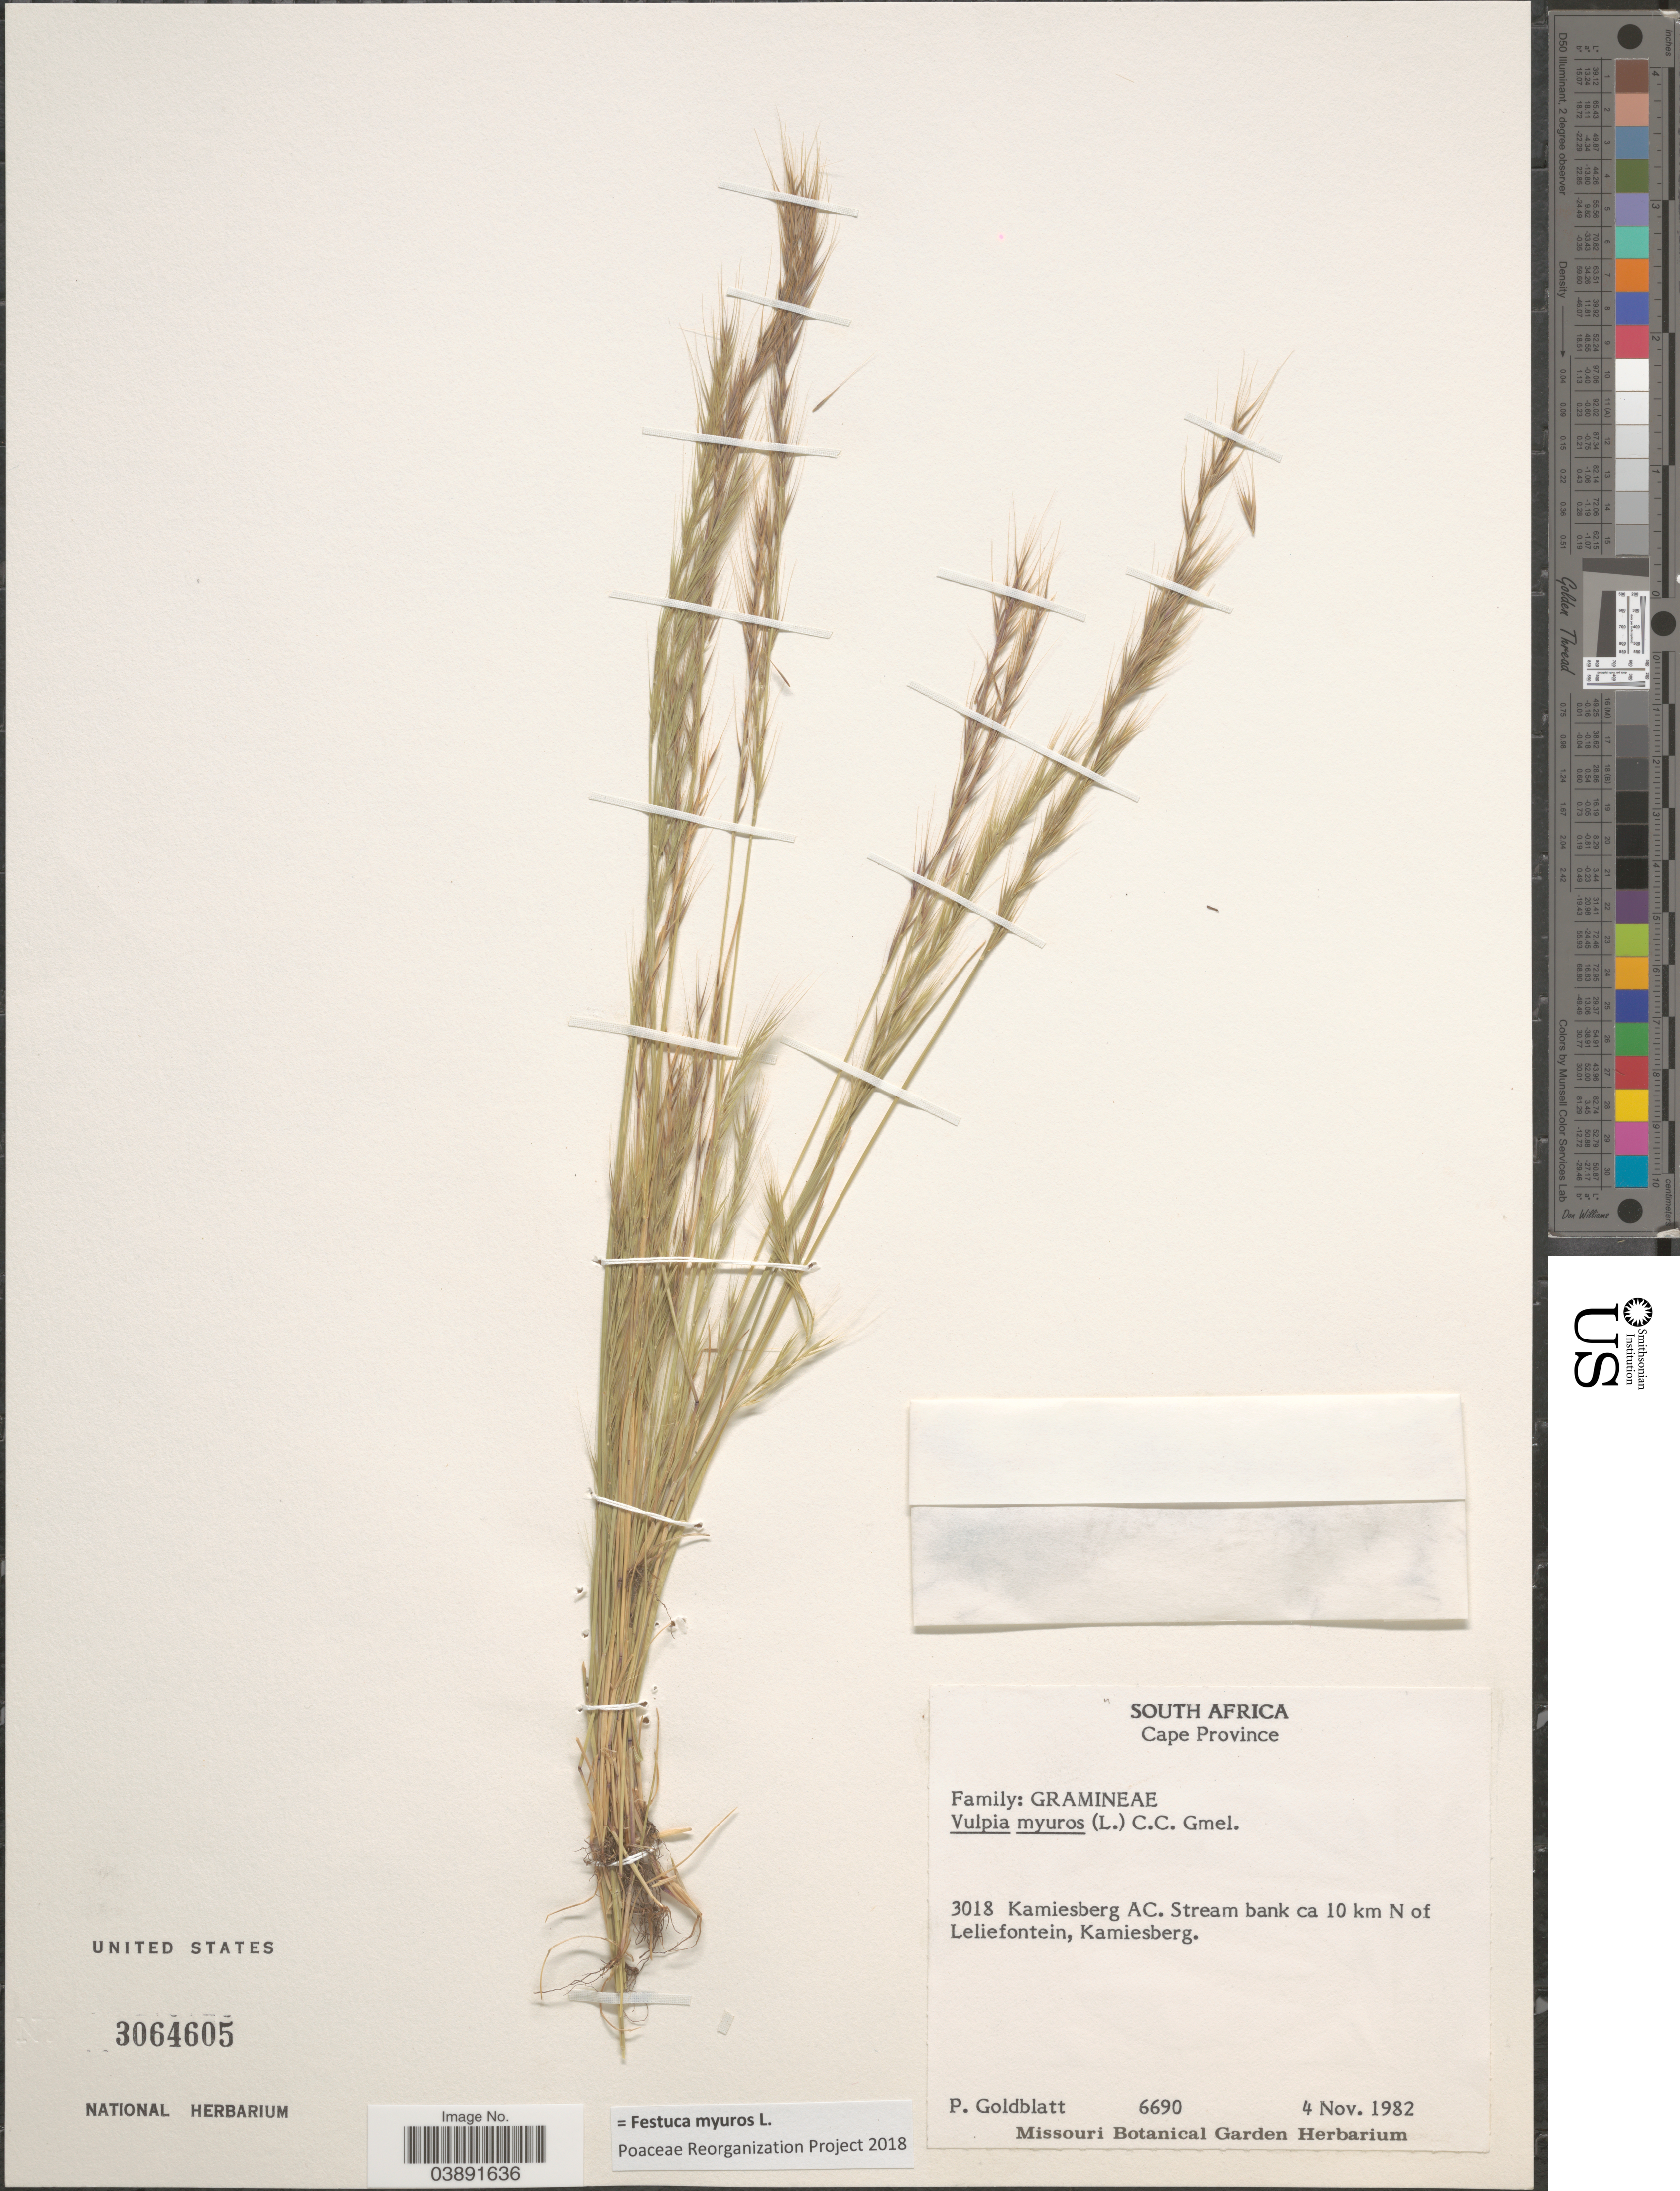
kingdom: Plantae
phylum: Tracheophyta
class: Liliopsida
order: Poales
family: Poaceae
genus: Festuca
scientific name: Festuca myuros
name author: L.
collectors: P. Goldblatt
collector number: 6690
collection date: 1982-11-04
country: South Africa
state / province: Northern Cape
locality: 3018 Kamiesberg AC. Stream bank ca 10 km N of Leliefontein, Kamiesberg.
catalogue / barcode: US 3064605